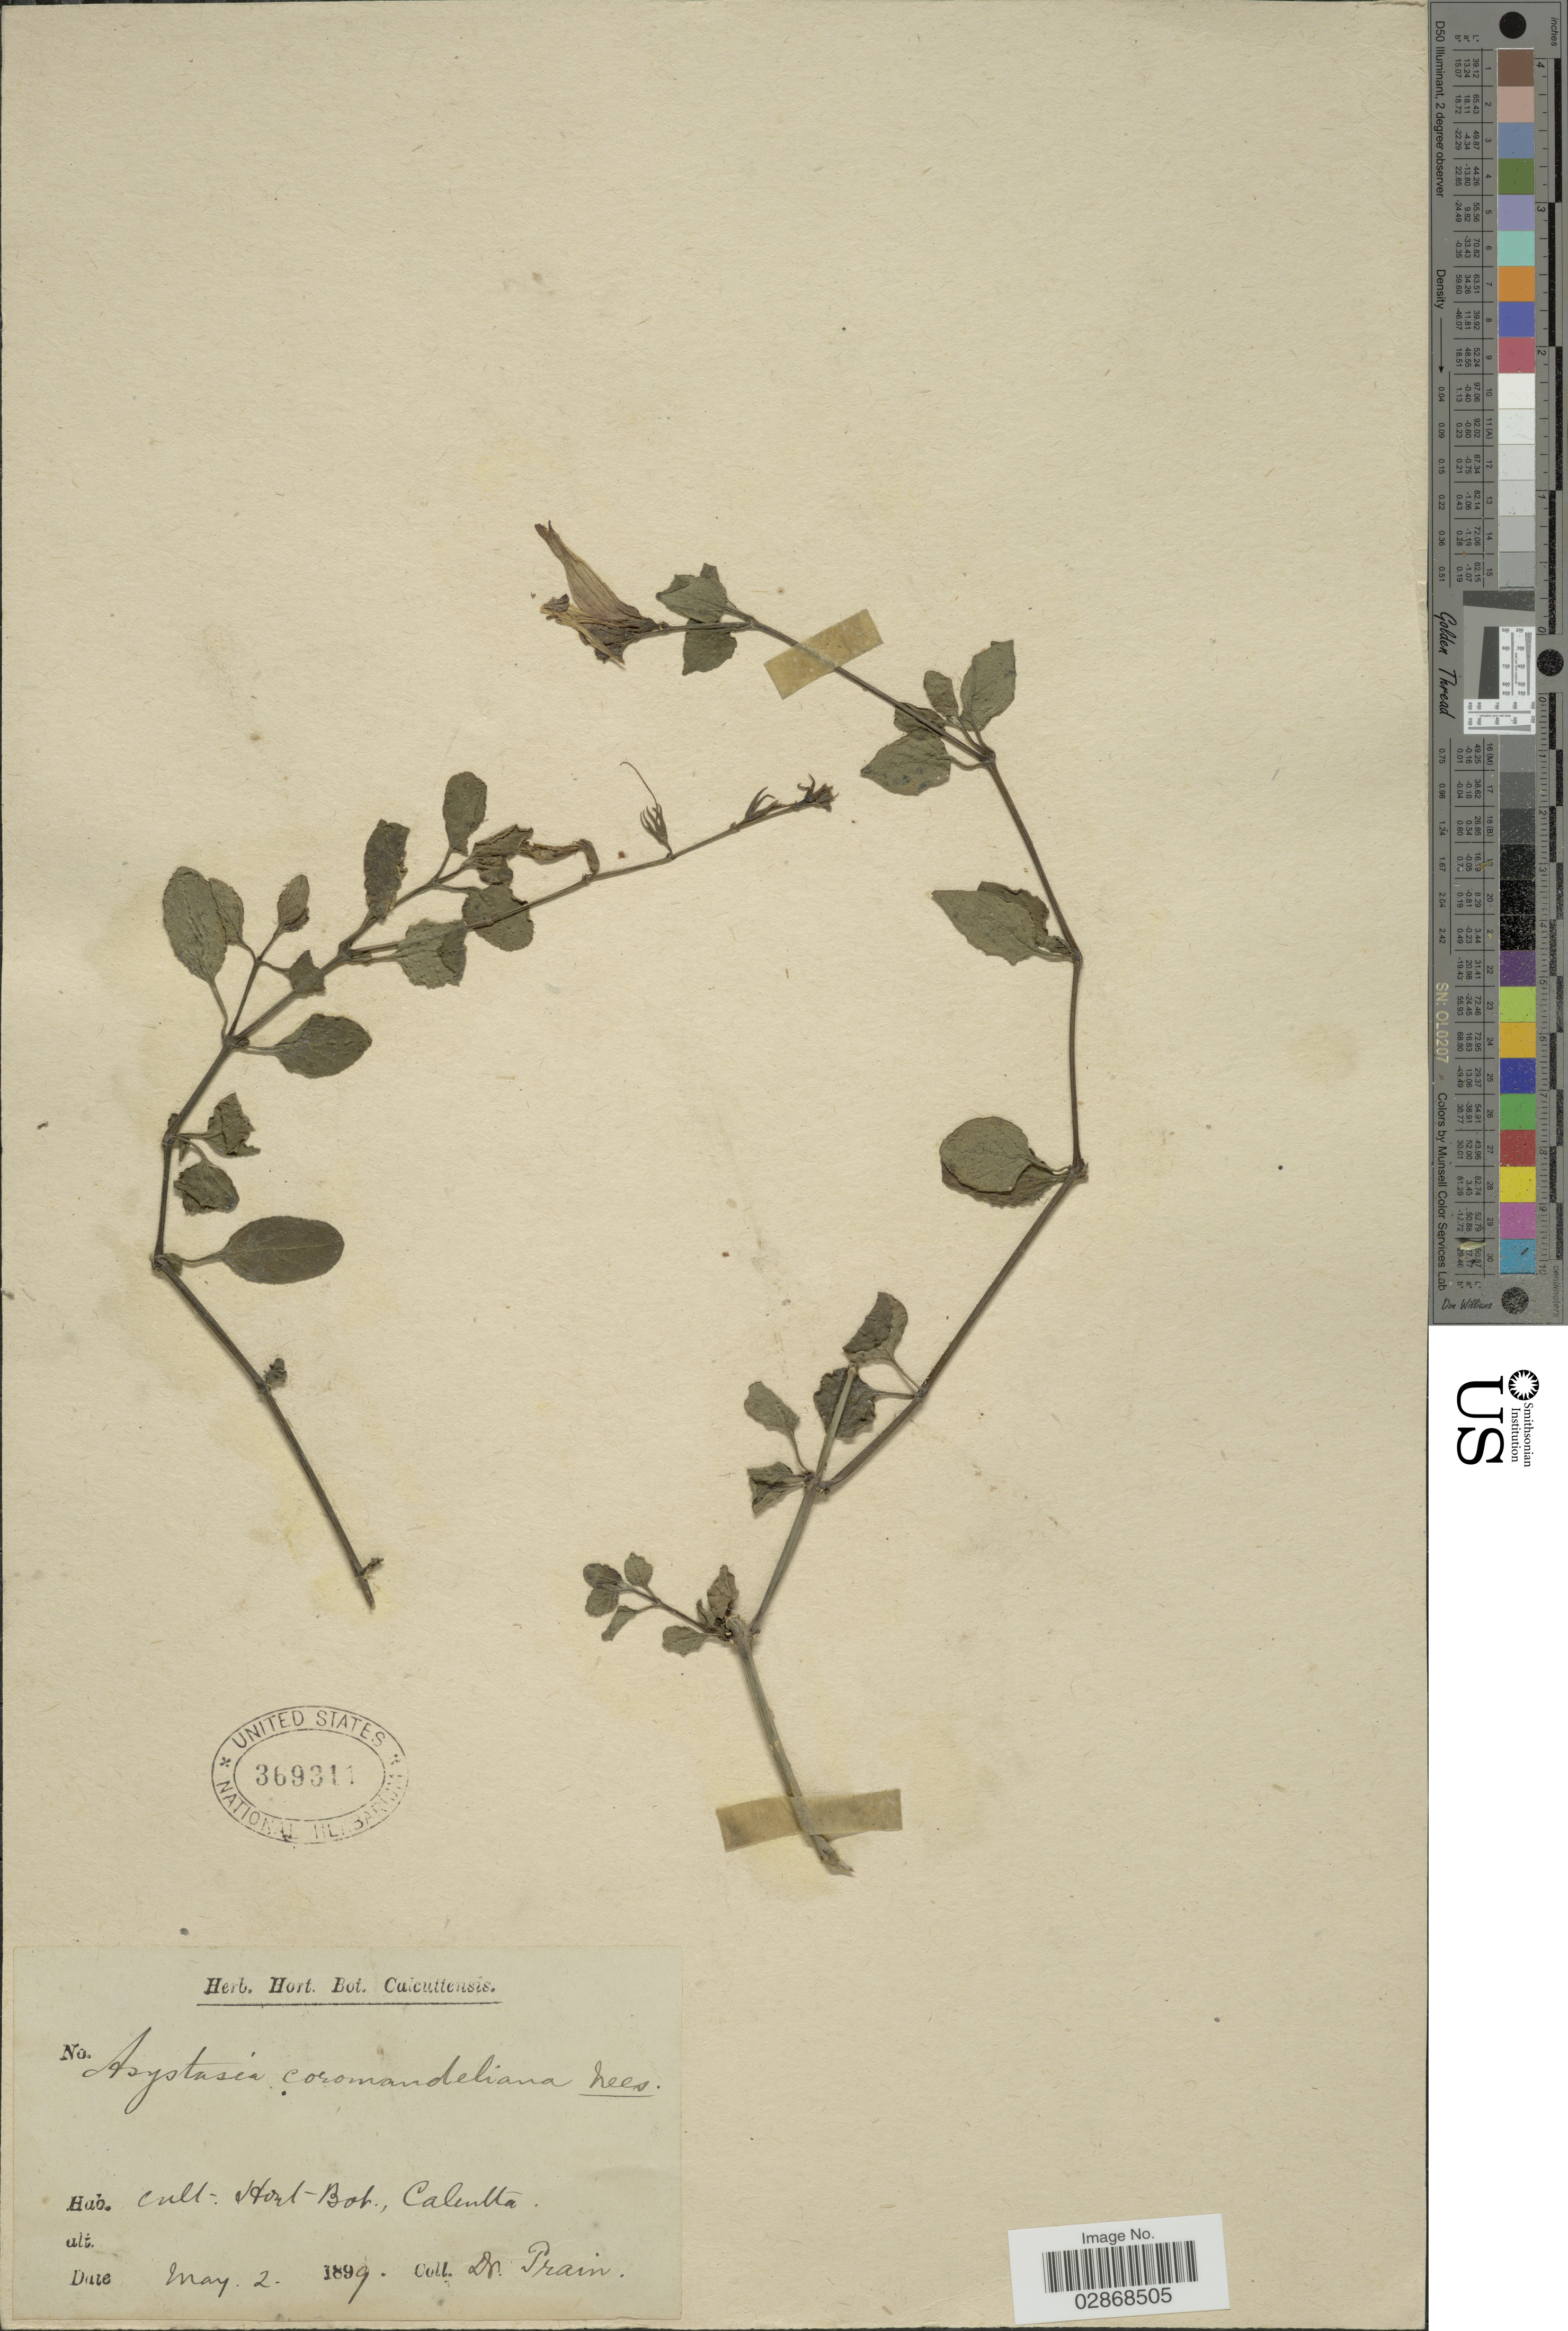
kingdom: Plantae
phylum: Tracheophyta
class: Magnoliopsida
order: Lamiales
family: Acanthaceae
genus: Asystasia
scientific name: Asystasia gangetica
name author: (L.) T. Anderson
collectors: -- Prain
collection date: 1899-05-02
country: India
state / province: West Bengal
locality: Hort Bot., Calcutta.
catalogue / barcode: US 369311